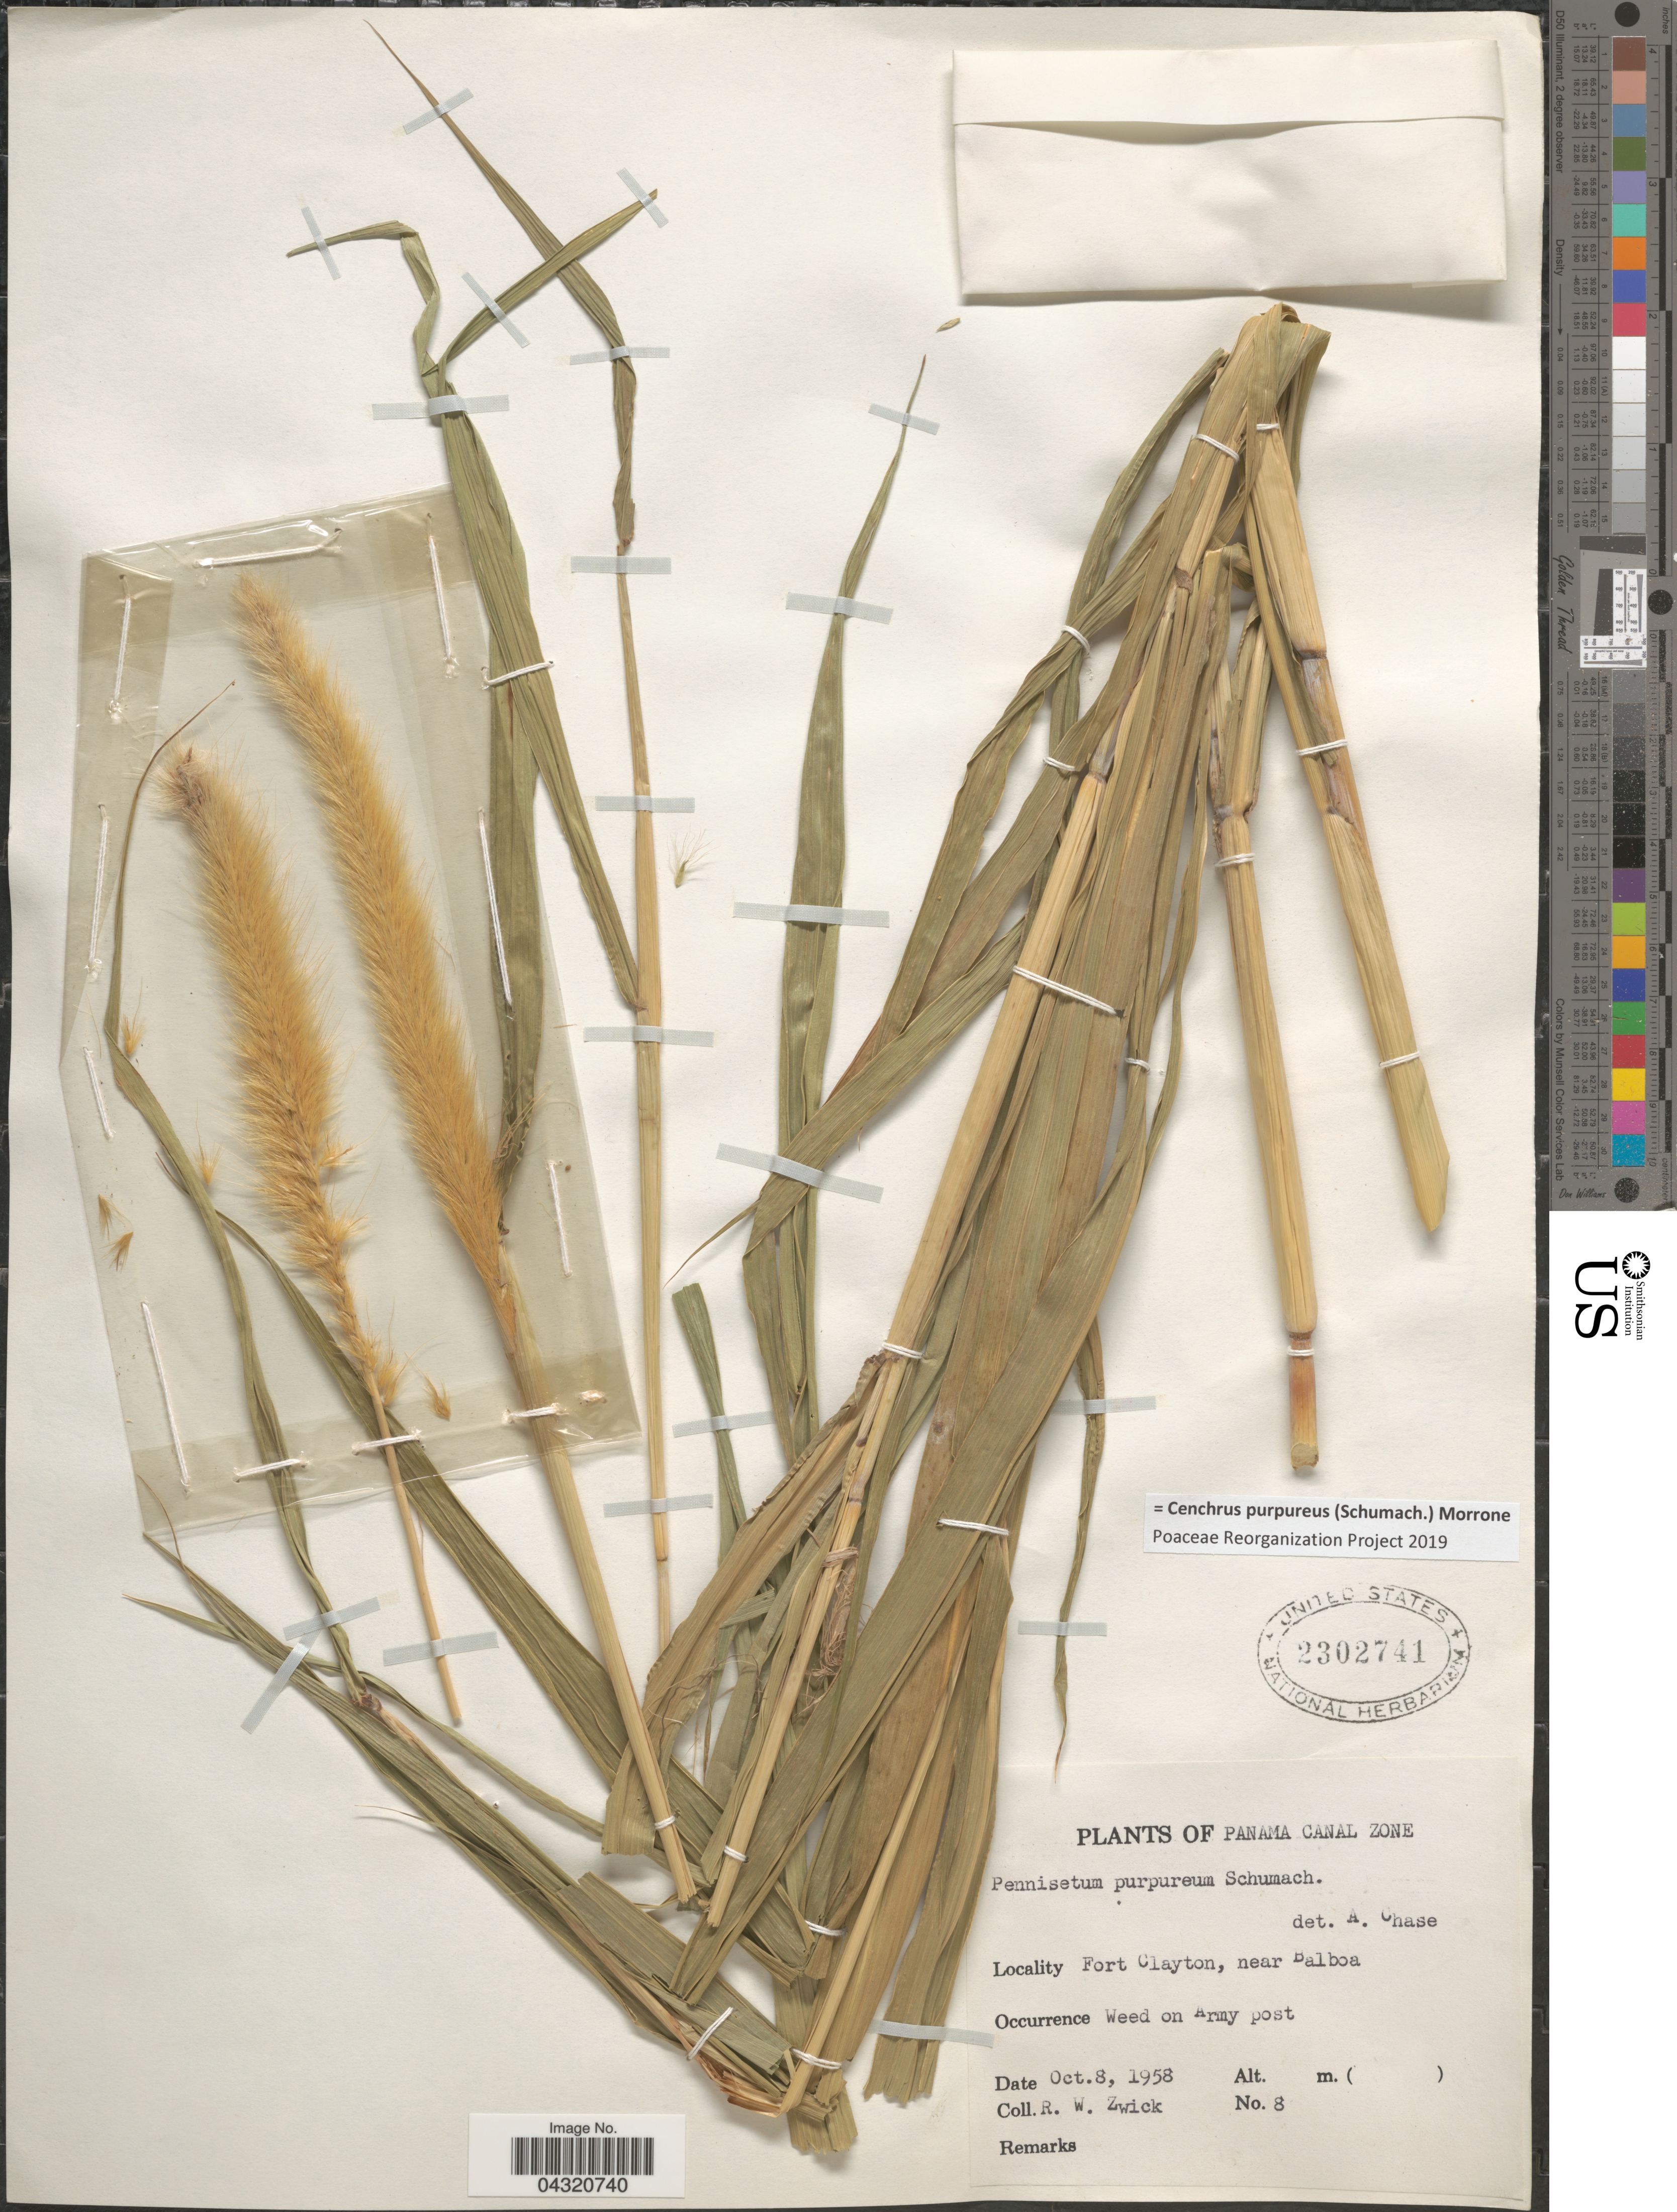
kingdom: Plantae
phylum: Tracheophyta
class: Liliopsida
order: Poales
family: Poaceae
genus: Cenchrus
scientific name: Cenchrus purpureus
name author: (Schumach.) Morrone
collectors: R. Zwick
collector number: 8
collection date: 1958-10-08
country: Panama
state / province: Colón / Panamá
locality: Panama Canal Zone. Fort Clayton, near Balboa. Weed on Army post.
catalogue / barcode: US 2302741